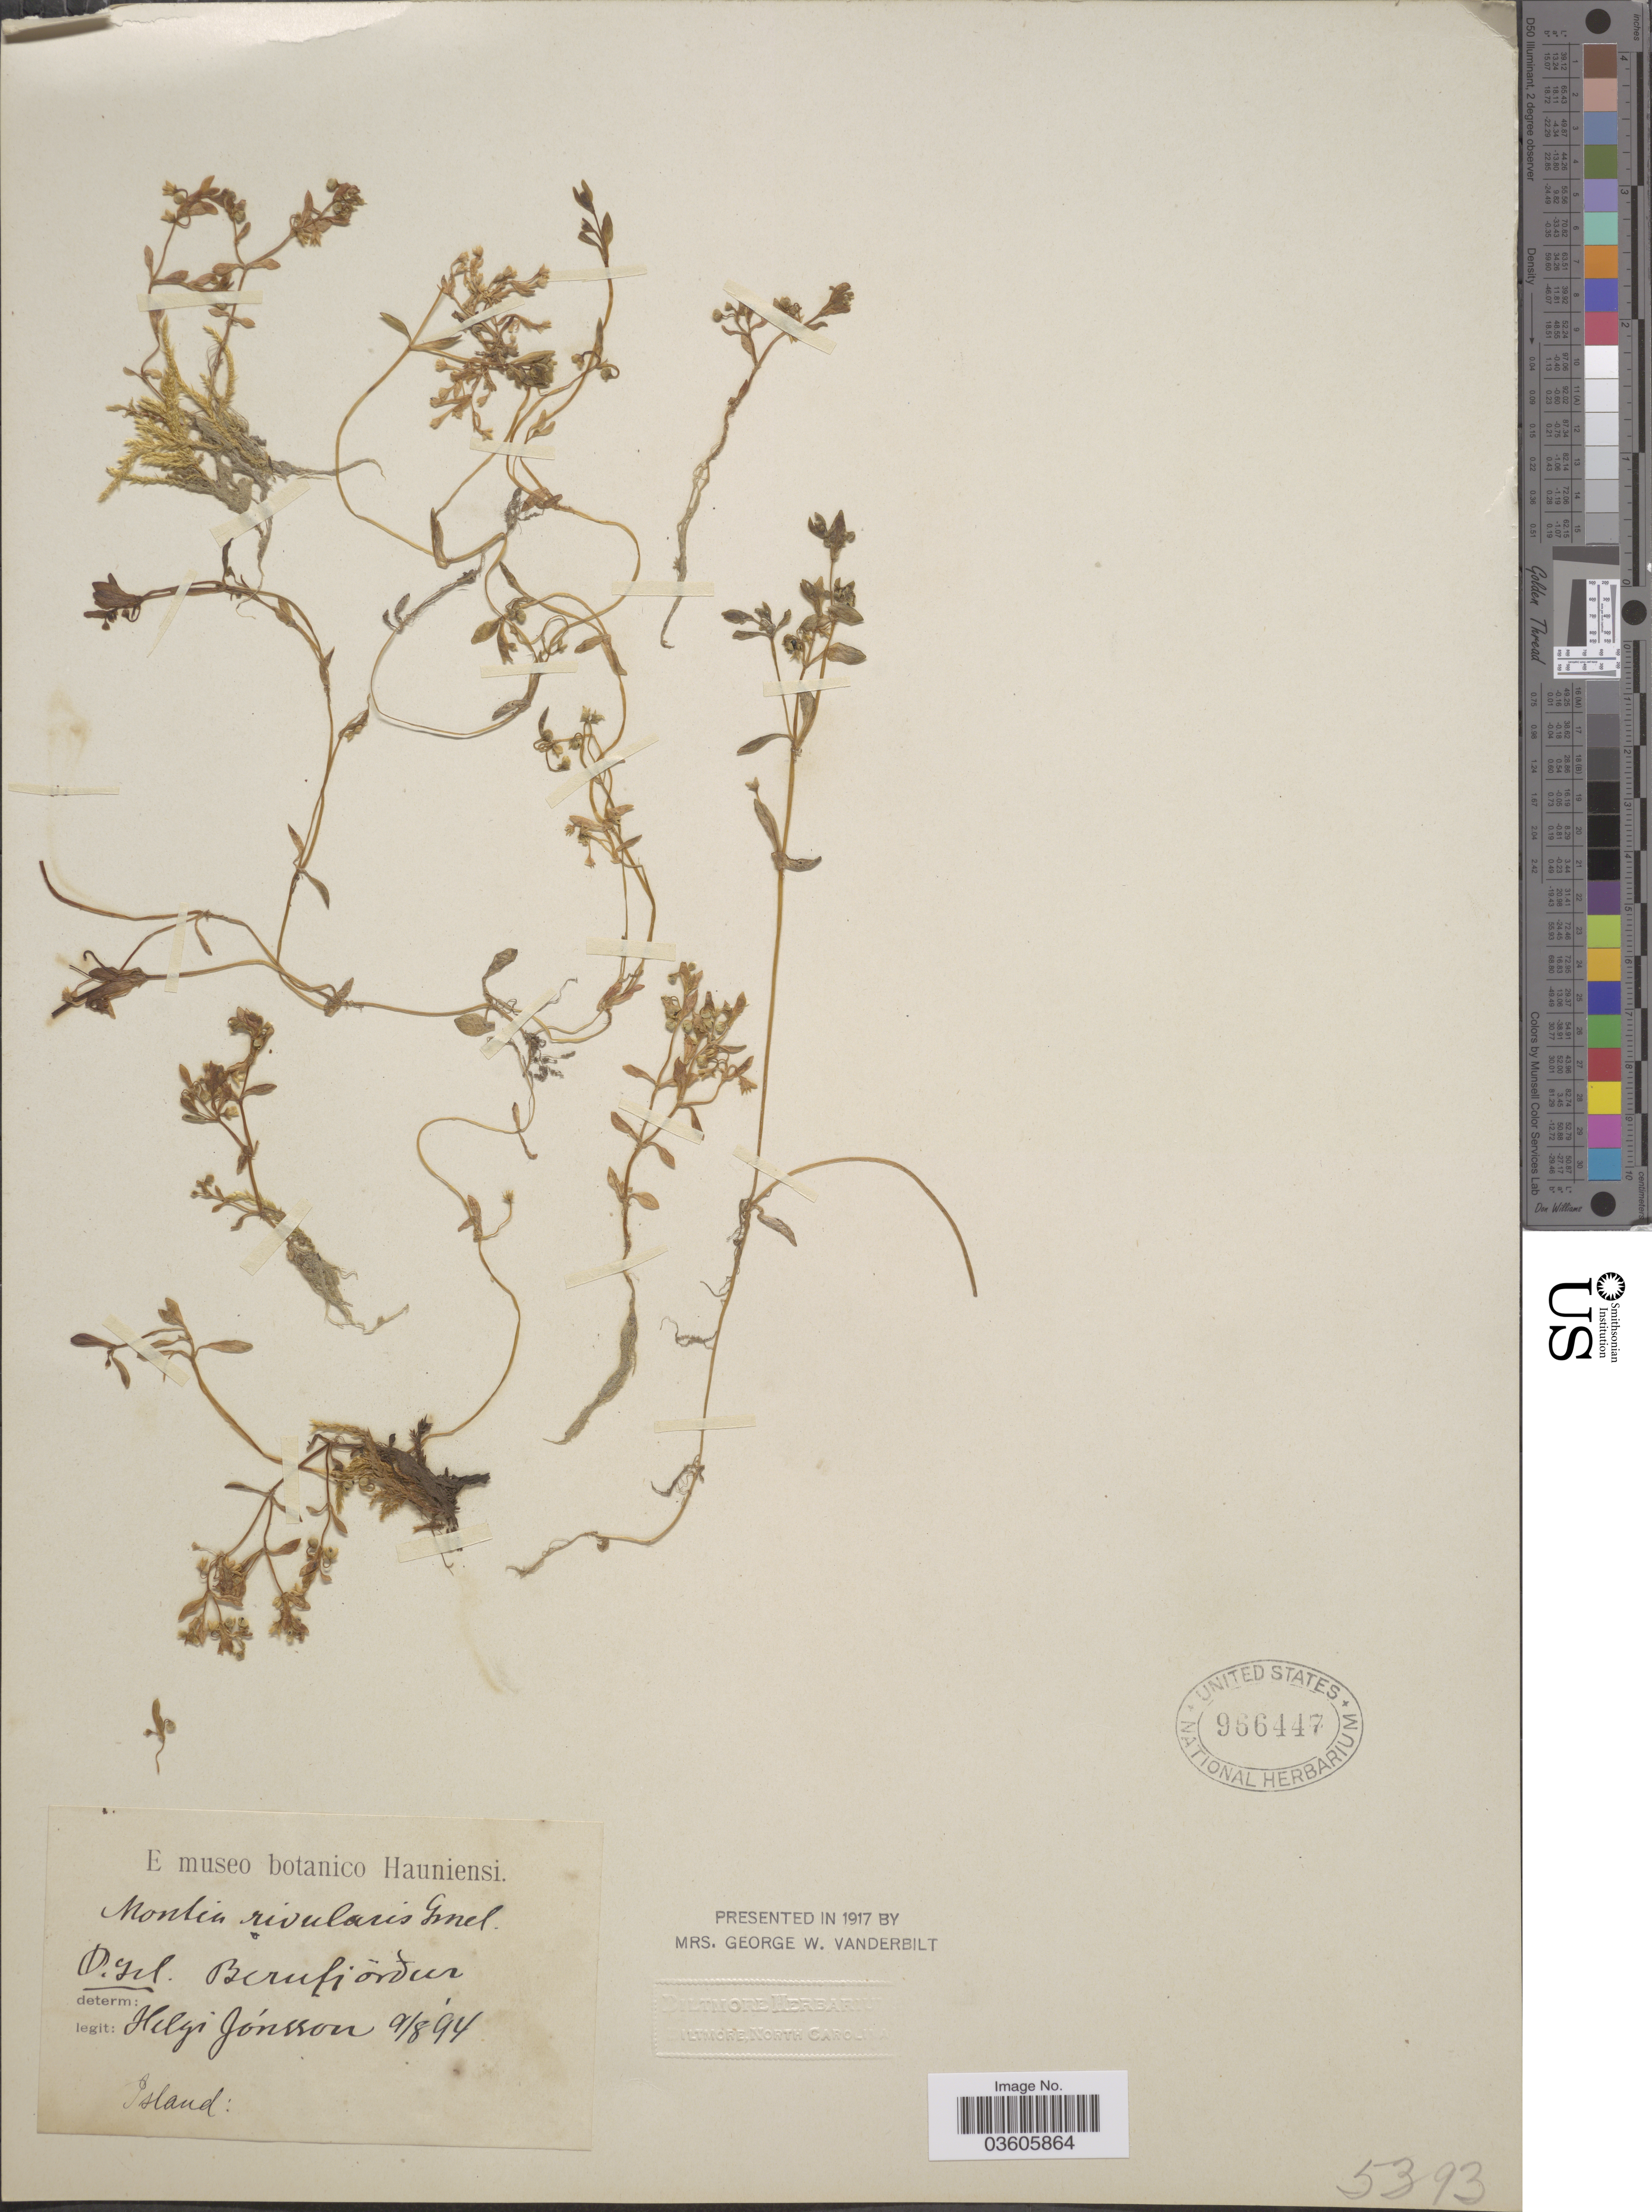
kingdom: Plantae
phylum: Tracheophyta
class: Magnoliopsida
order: Caryophyllales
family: Montiaceae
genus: Montia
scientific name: Montia rivularis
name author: C.C. Gmel.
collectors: H. Jónsson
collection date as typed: Transcribed d/m/y: 9/8/94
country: Iceland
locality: O. Icl: Berufionduir. Island.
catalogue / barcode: US 966447